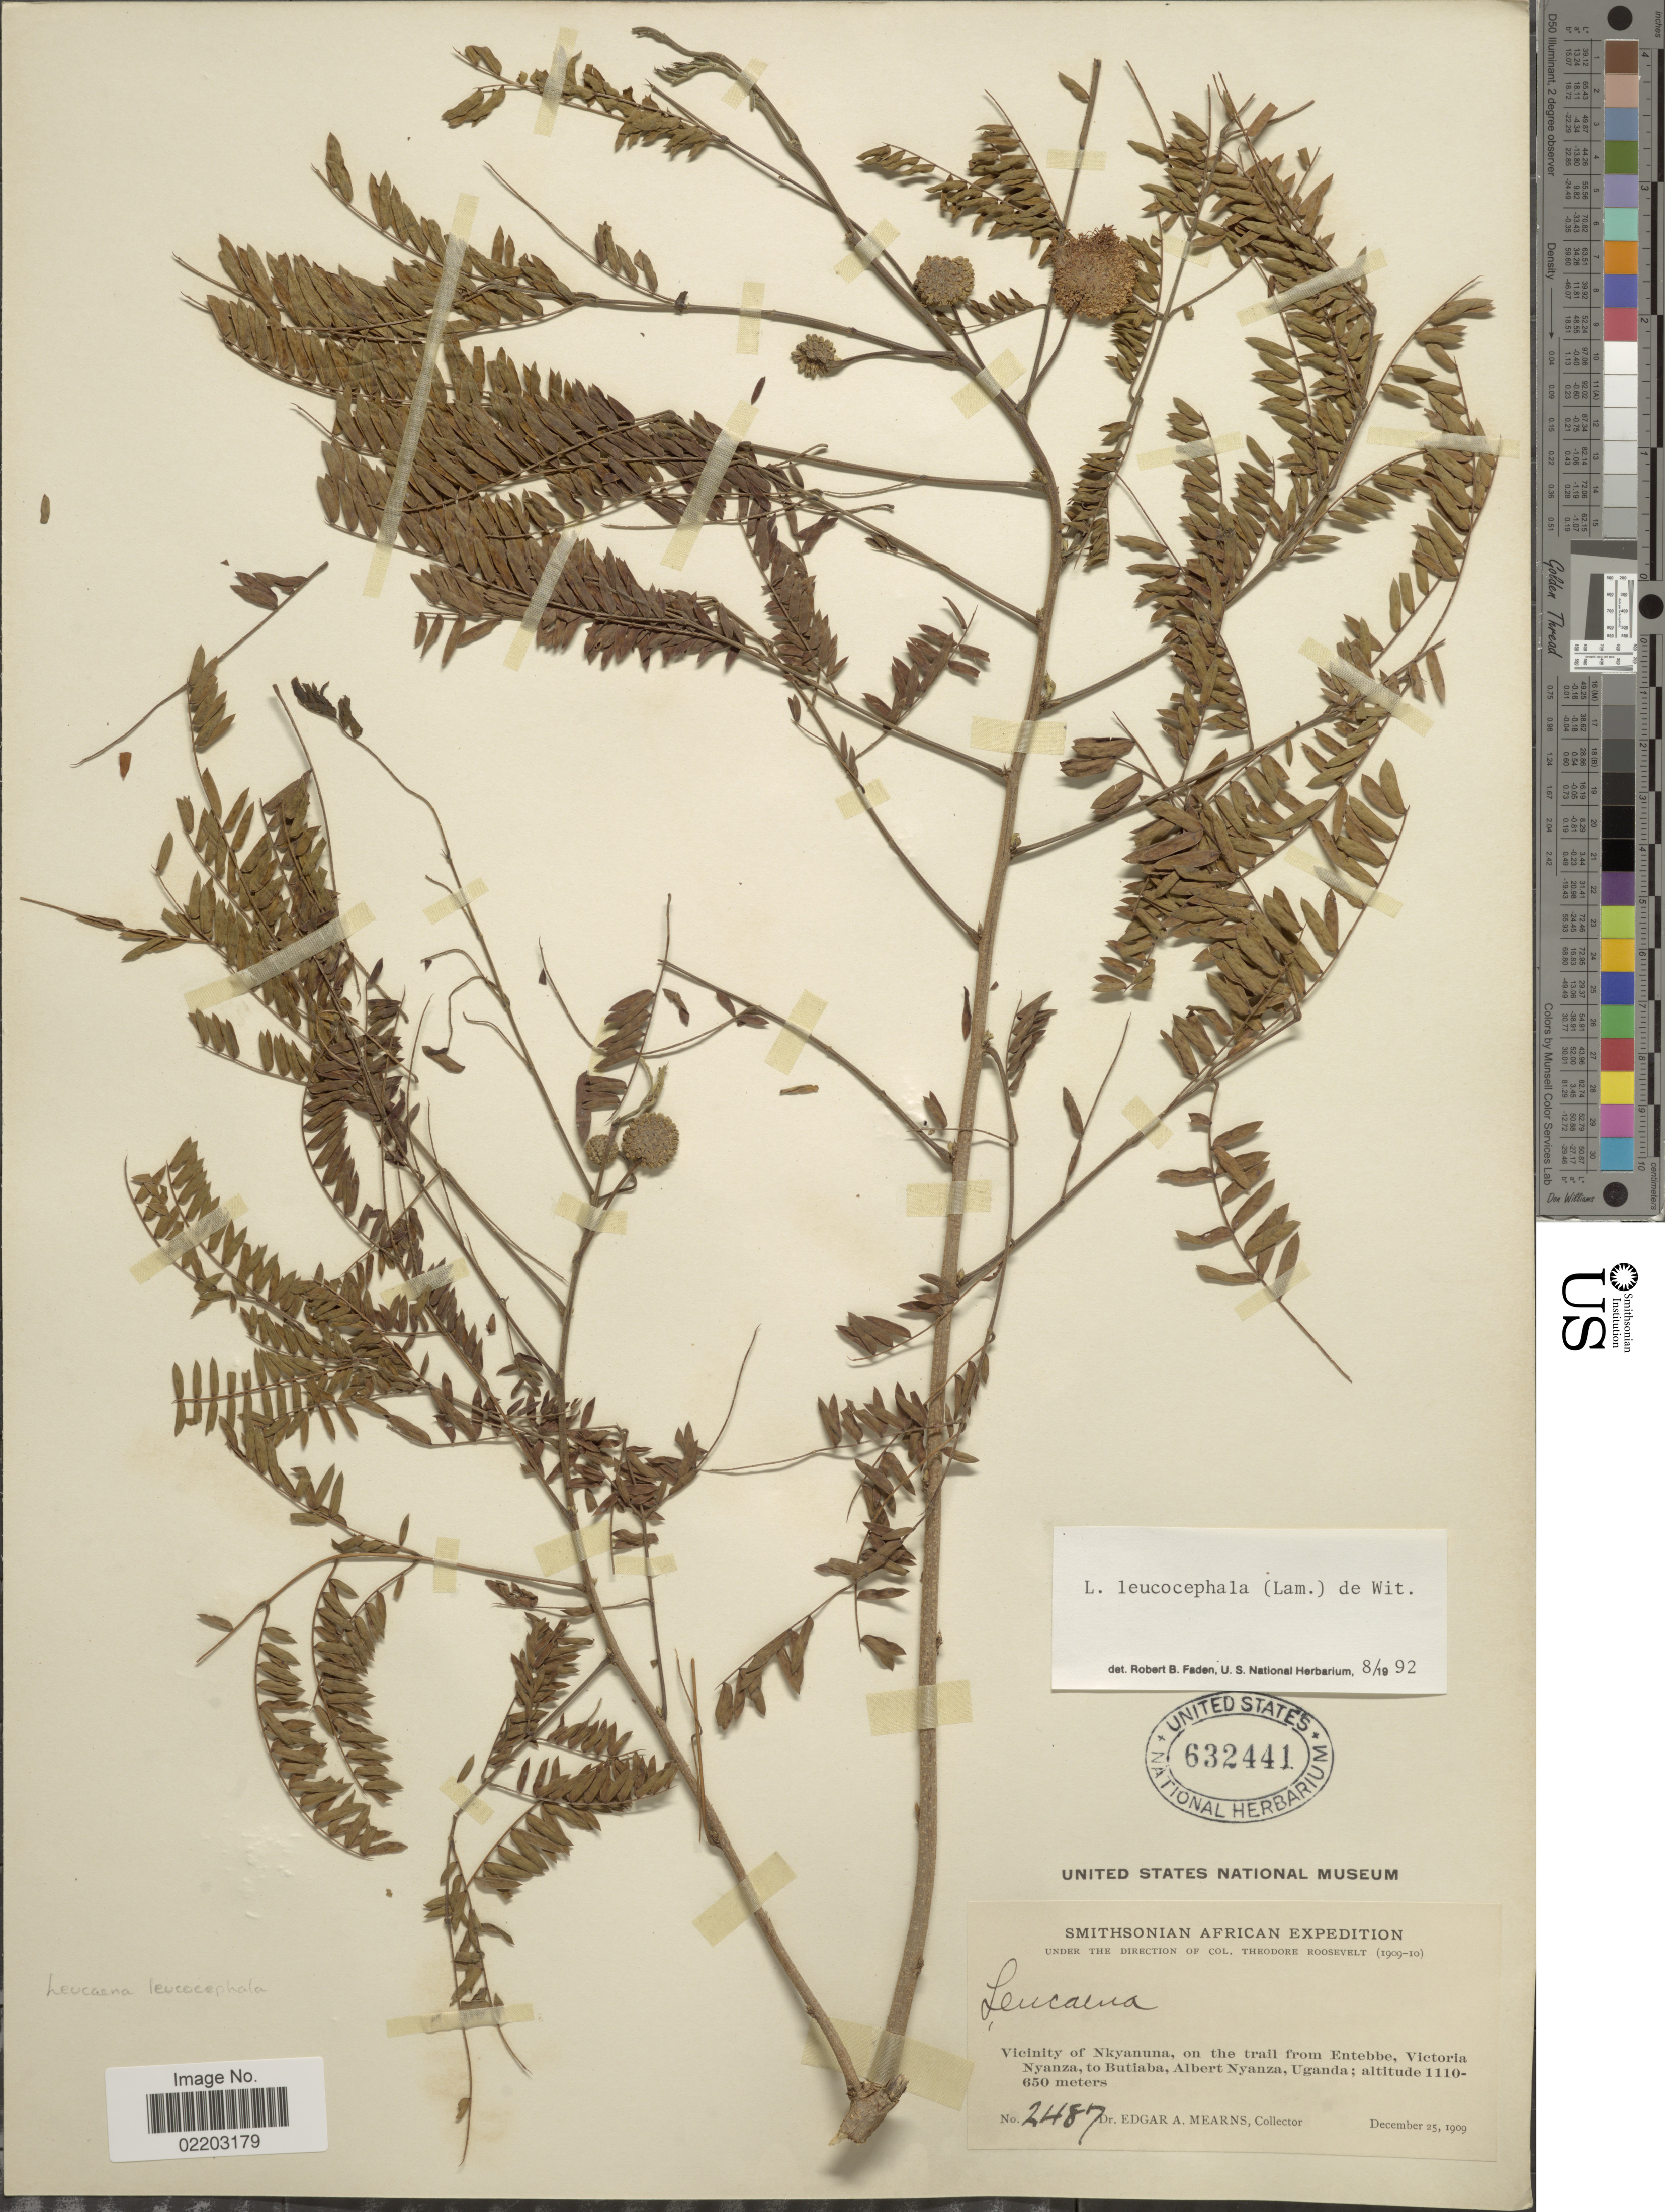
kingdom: Plantae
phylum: Tracheophyta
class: Magnoliopsida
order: Fabales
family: Fabaceae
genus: Leucaena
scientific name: Leucaena leucocephala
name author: (Lam.) de Wit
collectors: E. A. Mearns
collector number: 2487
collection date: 1909-12-25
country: Uganda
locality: Vicinity of Nkyanuna, on the trail from Entebbe, Victoria Nyanza, to Butiaba, Albert Nyanza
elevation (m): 650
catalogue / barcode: US 632441